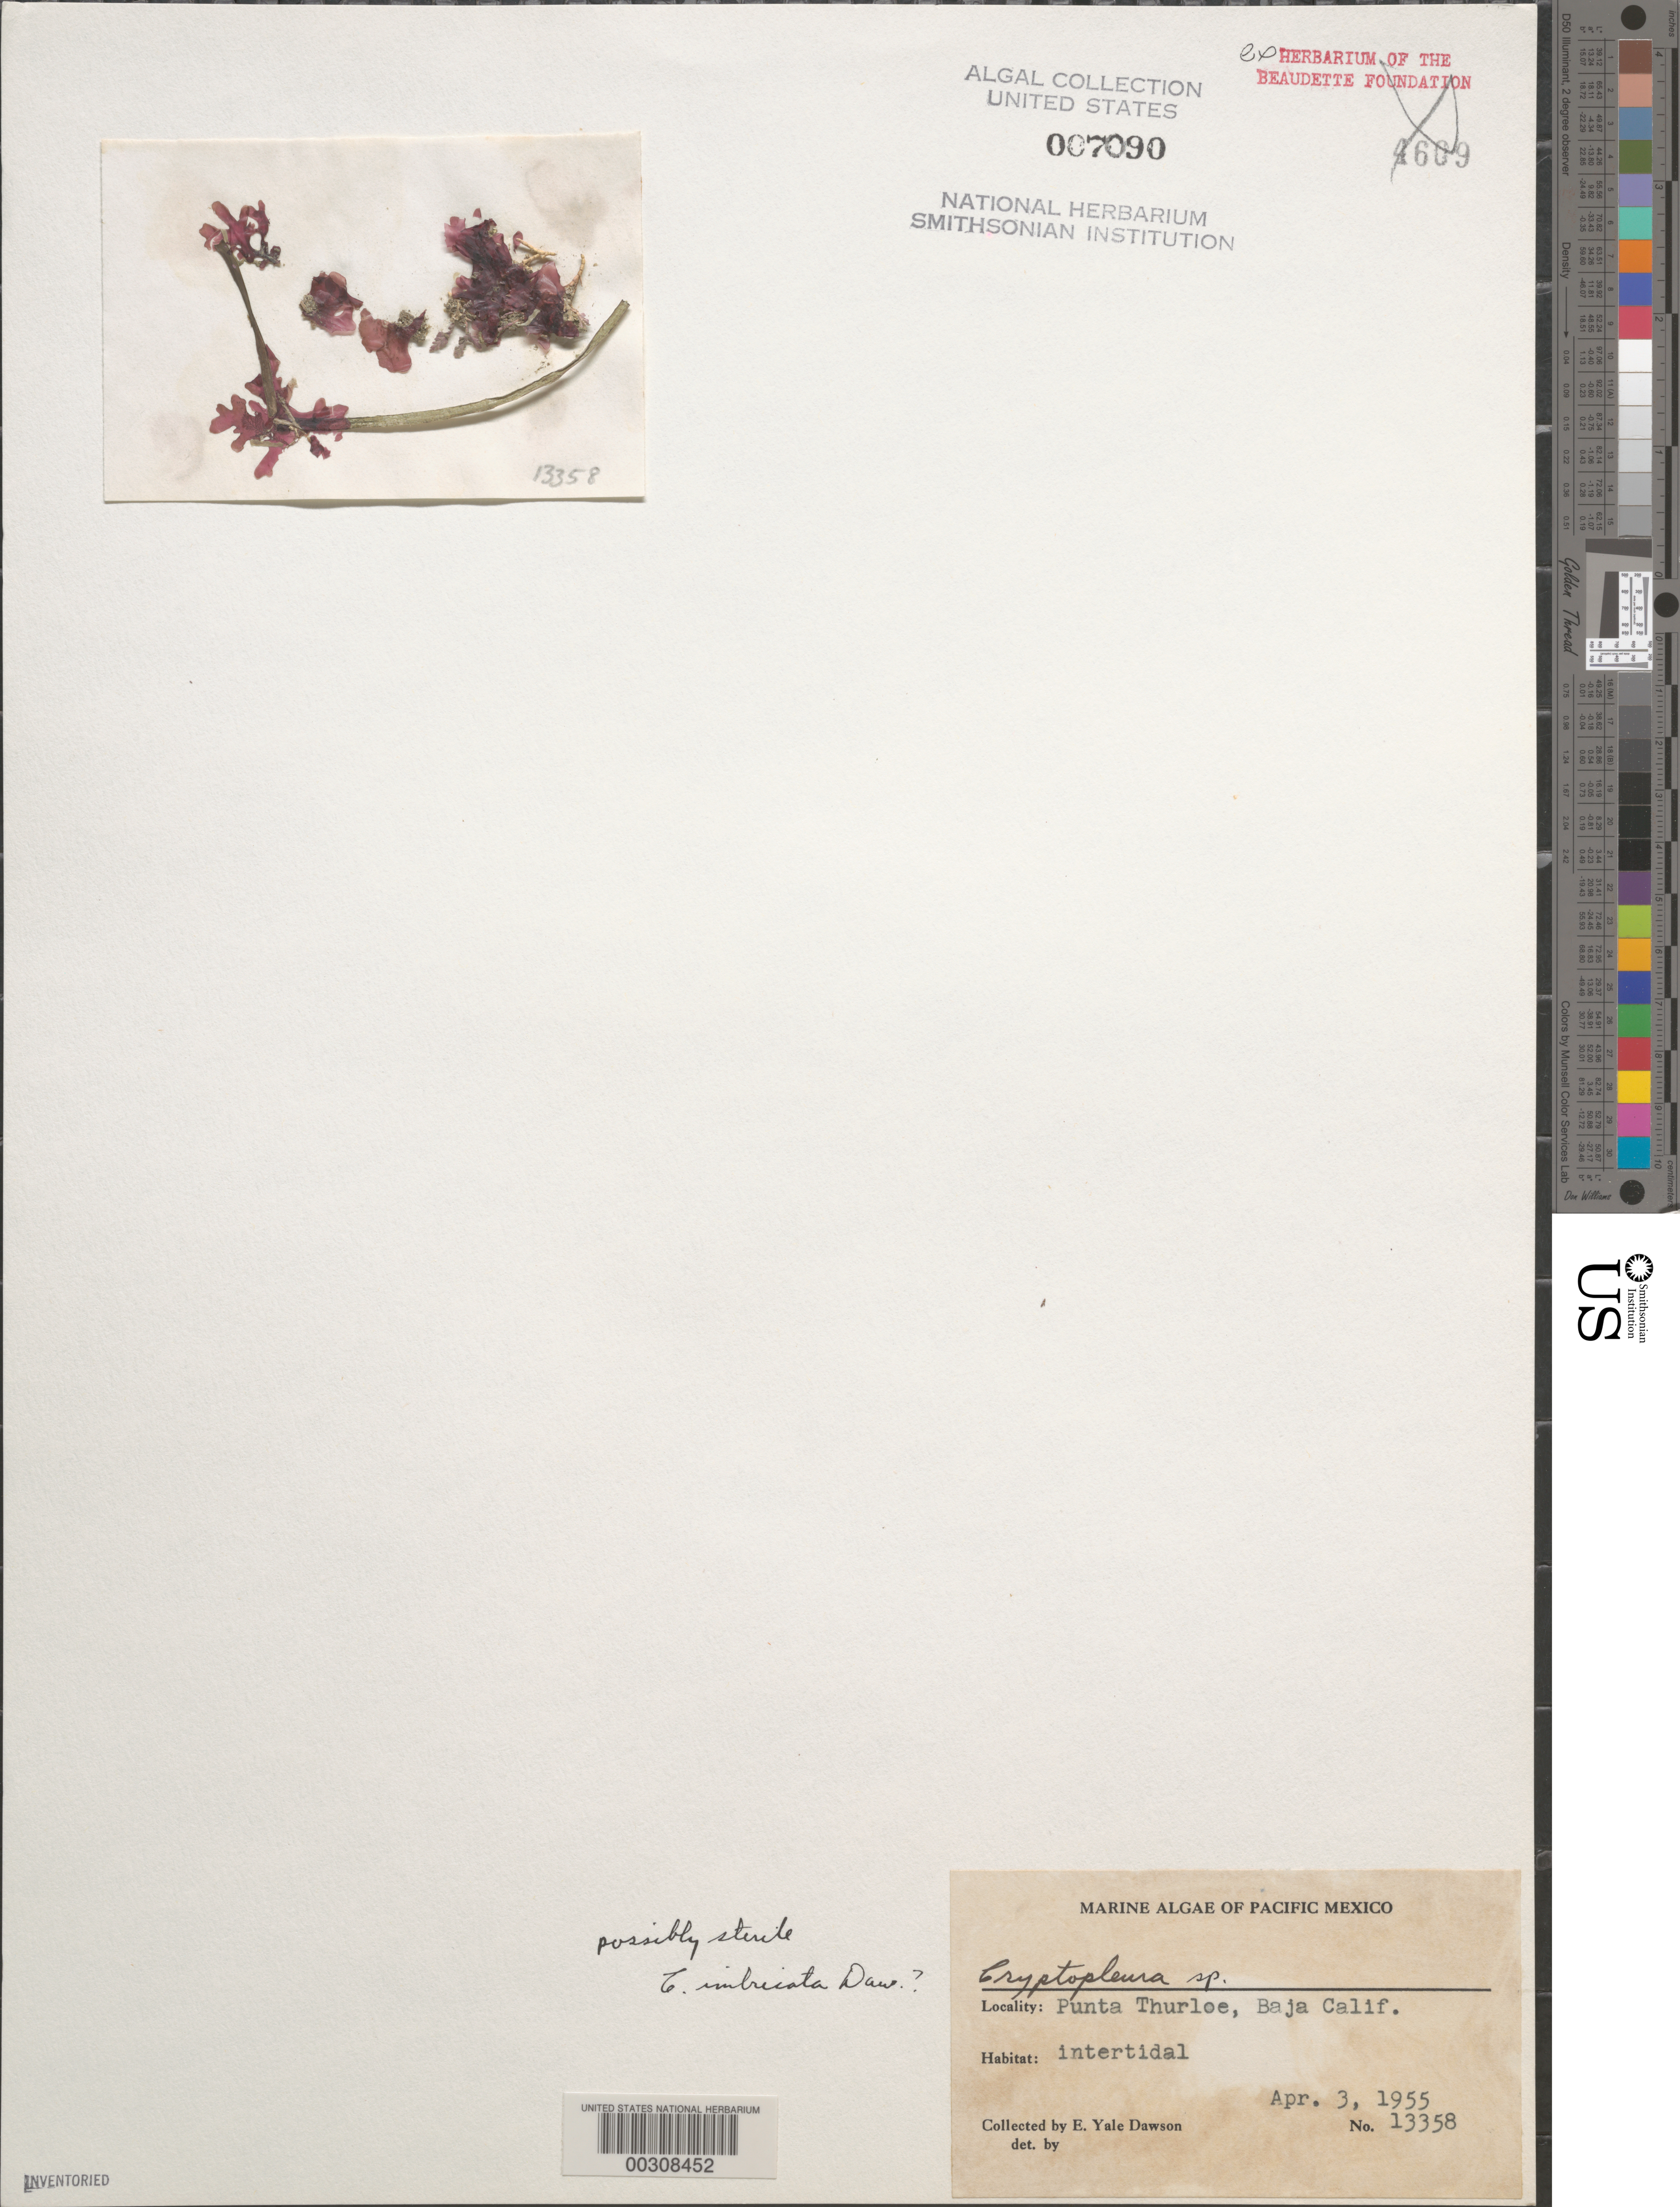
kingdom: Plantae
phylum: Rhodophyta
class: Florideophyceae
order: Ceramiales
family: Delesseriaceae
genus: Cryptopleura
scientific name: Cryptopleura sp.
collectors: E. Y. Dawson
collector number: EYD 13358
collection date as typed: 03 Apr 1955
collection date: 1955-04-03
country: Mexico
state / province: Baja California Sur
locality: Punta Thurloe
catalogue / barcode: US 7090